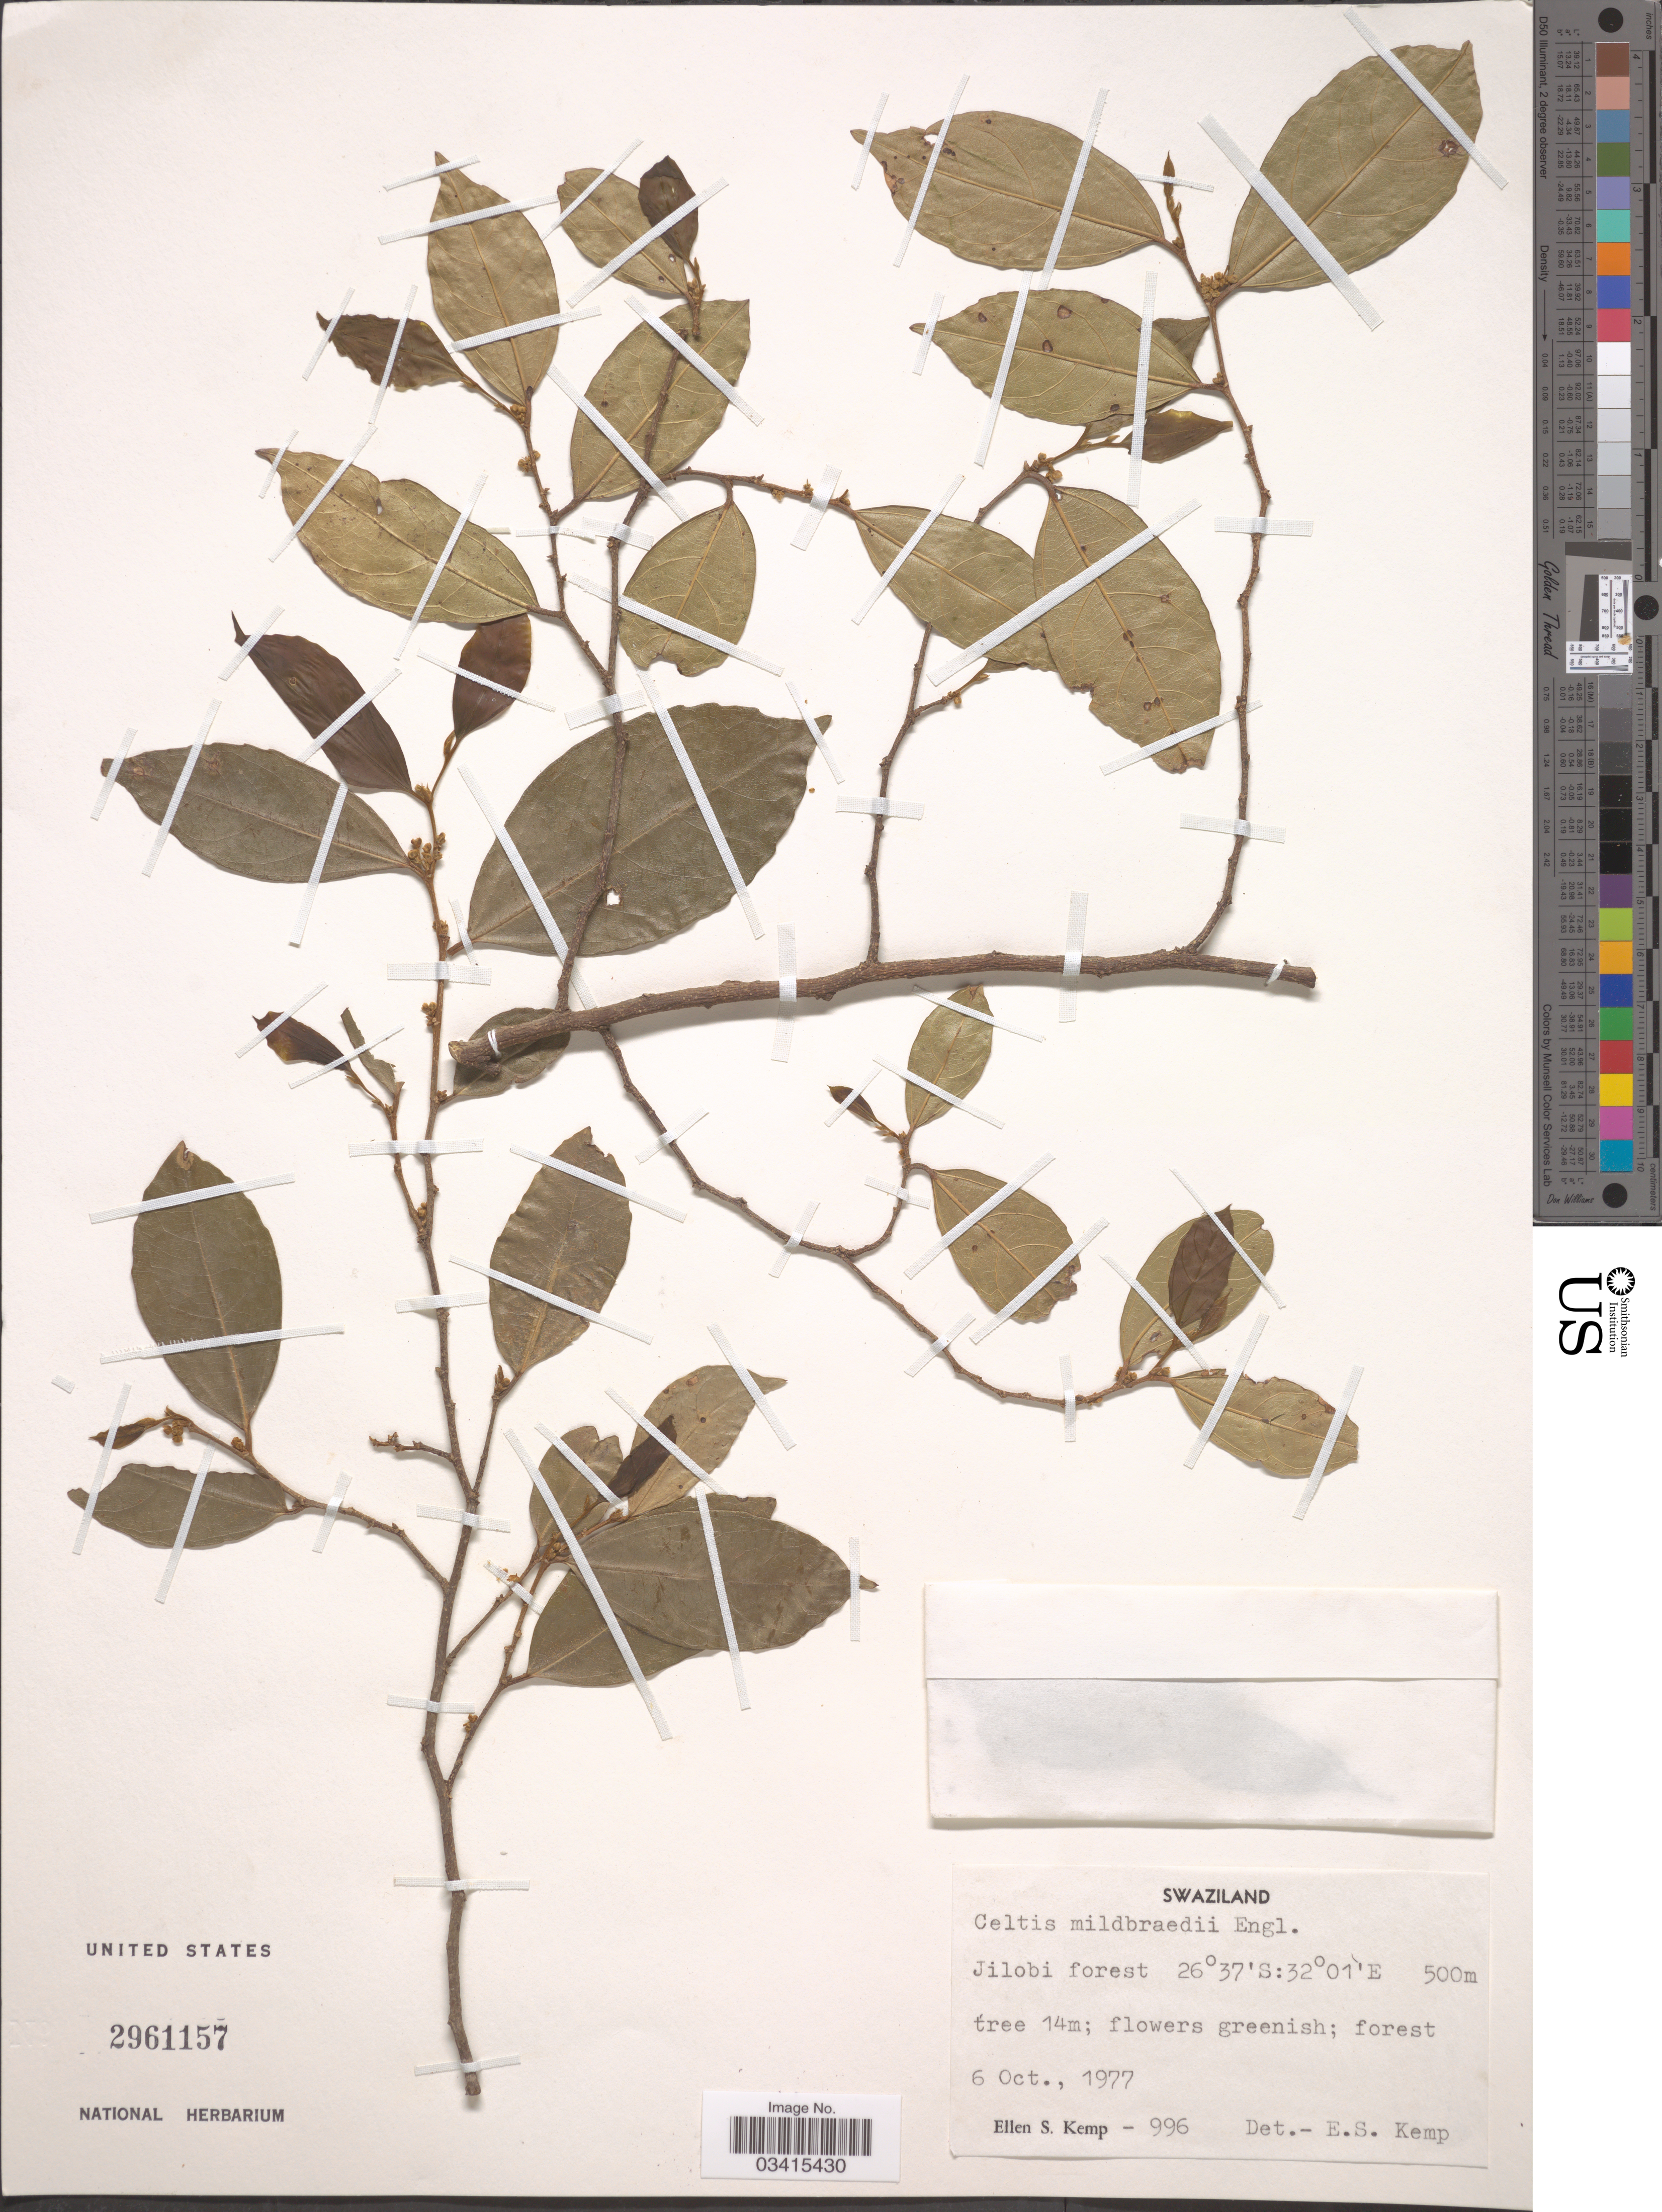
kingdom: Plantae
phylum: Tracheophyta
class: Magnoliopsida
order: Rosales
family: Cannabaceae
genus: Celtis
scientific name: Celtis mildbraedii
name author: Engl.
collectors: E. S. Kemp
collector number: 996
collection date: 1977-10-06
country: Eswatini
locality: Jilobi forest.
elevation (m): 500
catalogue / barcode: US 2961157